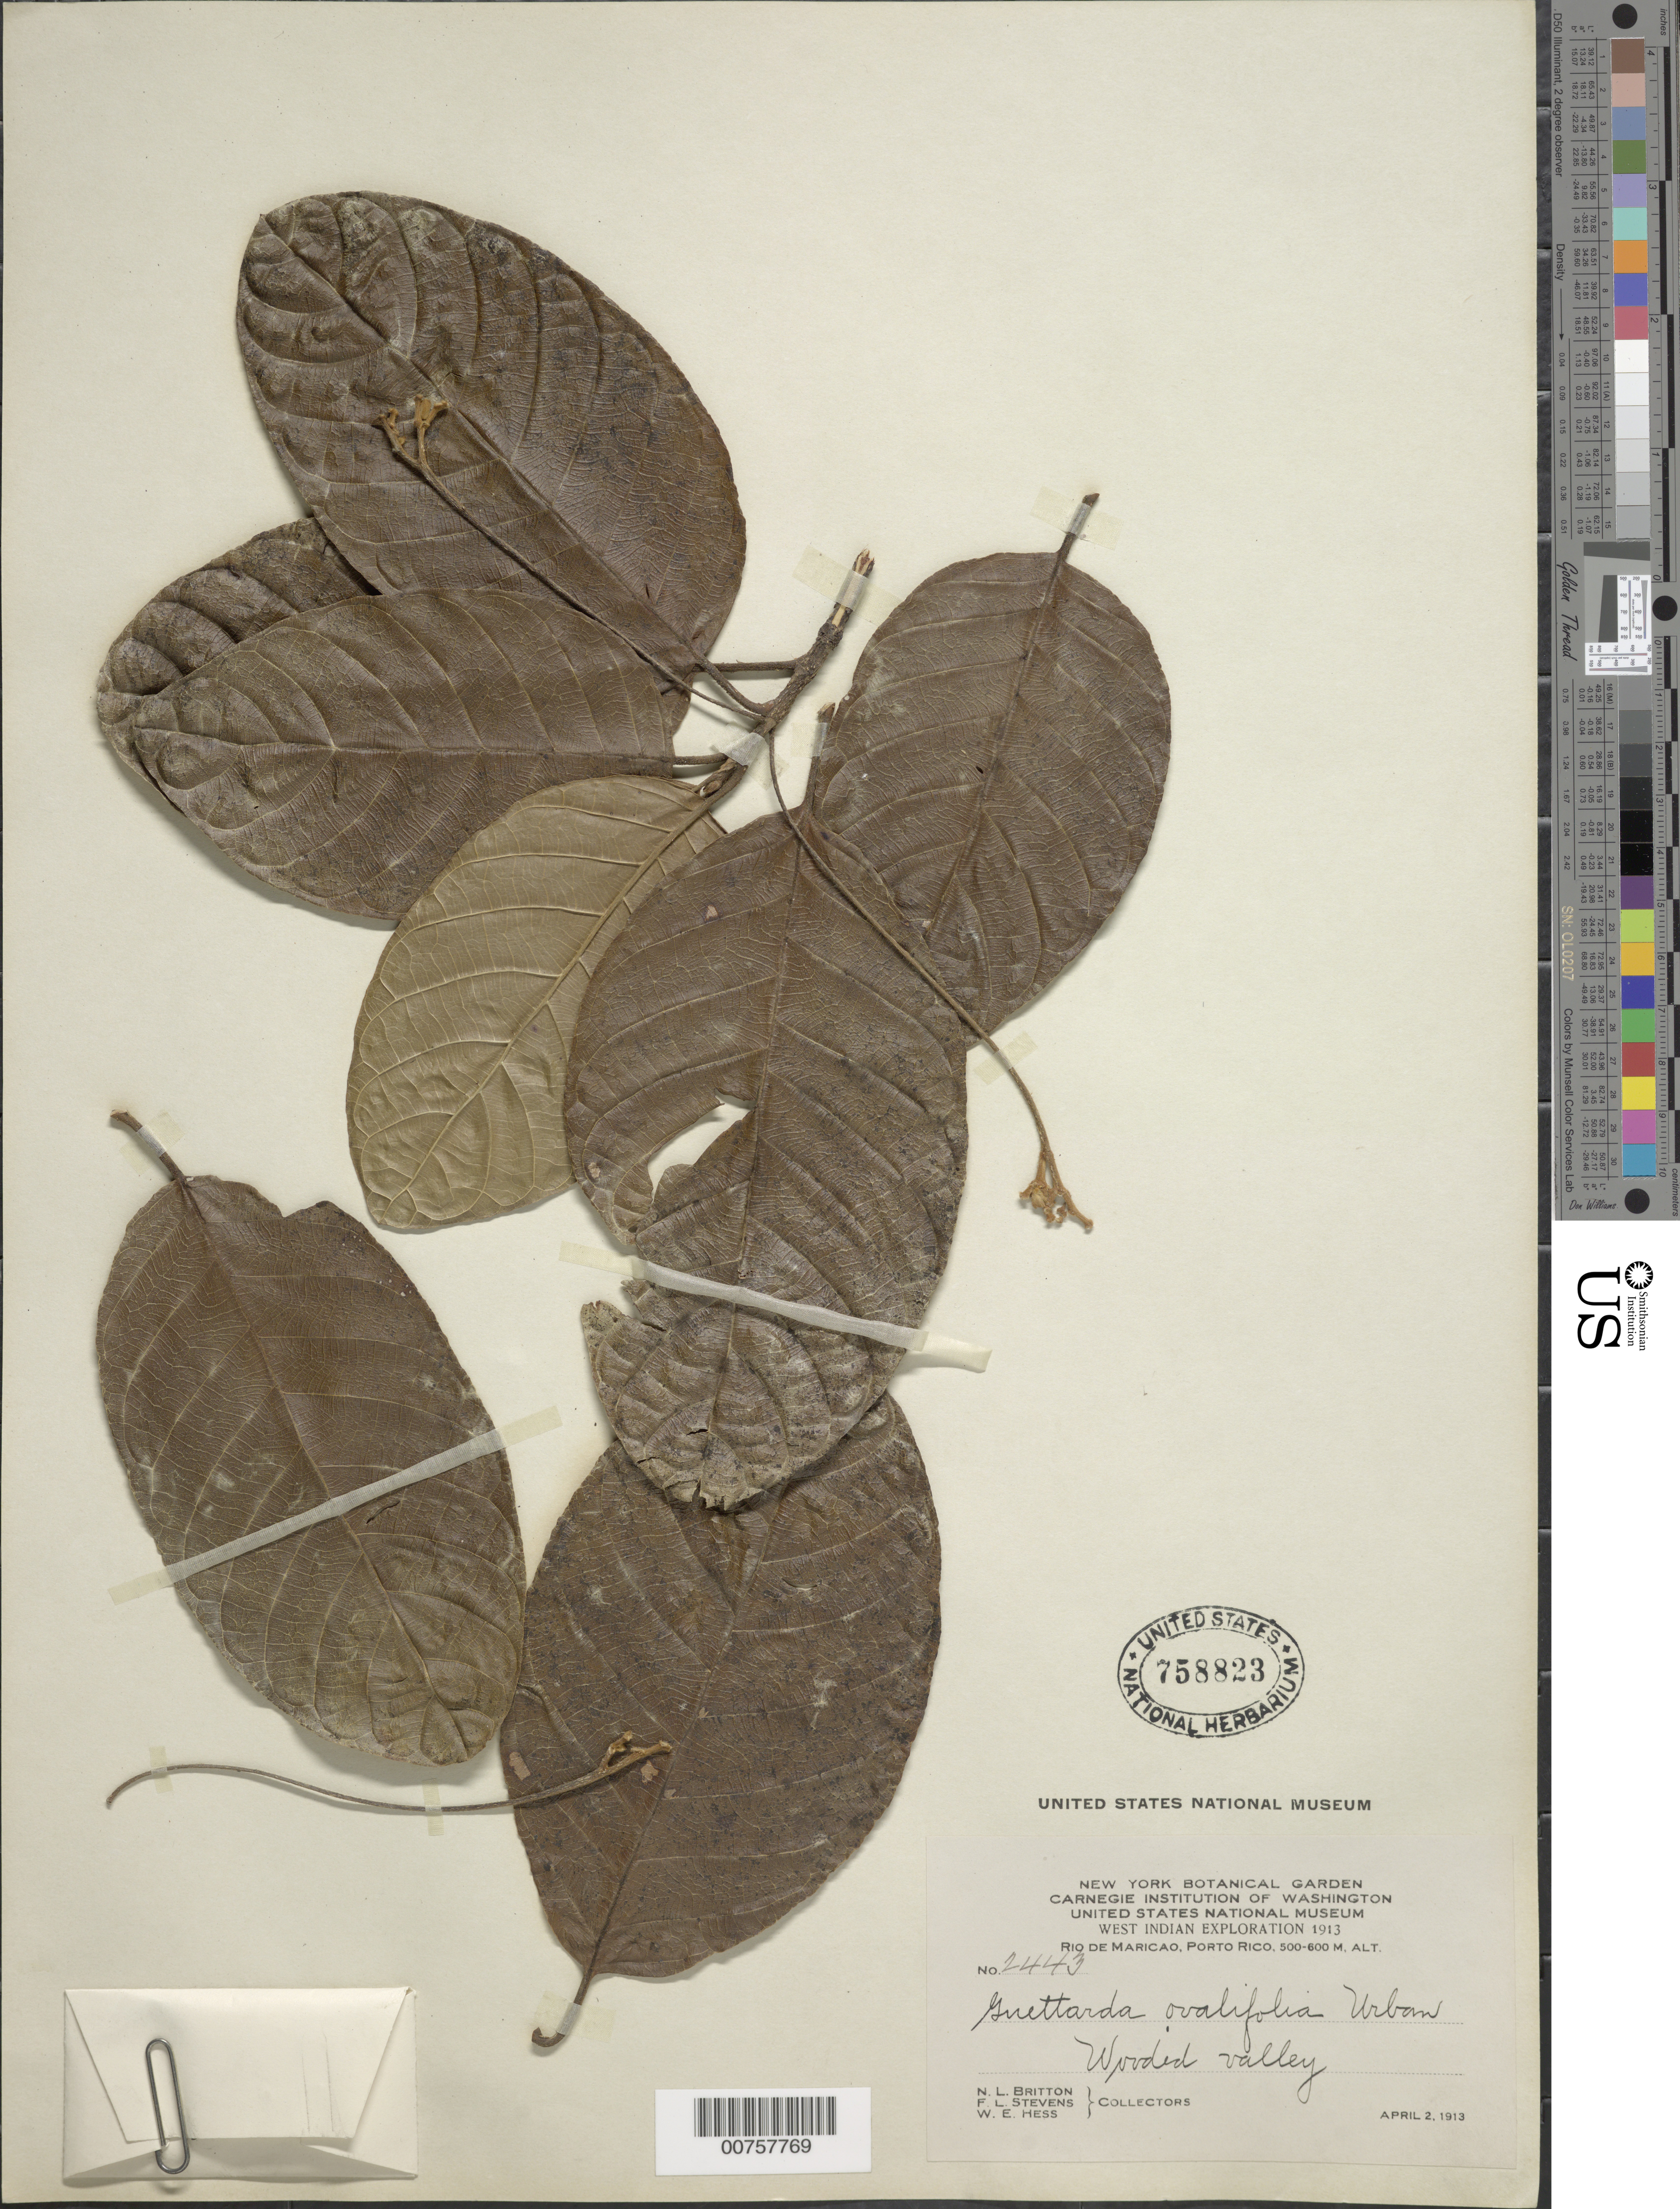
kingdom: Plantae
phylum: Tracheophyta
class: Magnoliopsida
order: Gentianales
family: Rubiaceae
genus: Guettarda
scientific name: Guettarda ovalifolia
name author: Urb.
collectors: N. Britton, F. L. Stevens & W. Hess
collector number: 2443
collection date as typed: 02 Apr 1913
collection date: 1913-04-02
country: Puerto Rico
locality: Rio de Maricao.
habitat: Wooded valley.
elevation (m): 500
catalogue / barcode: US 758823